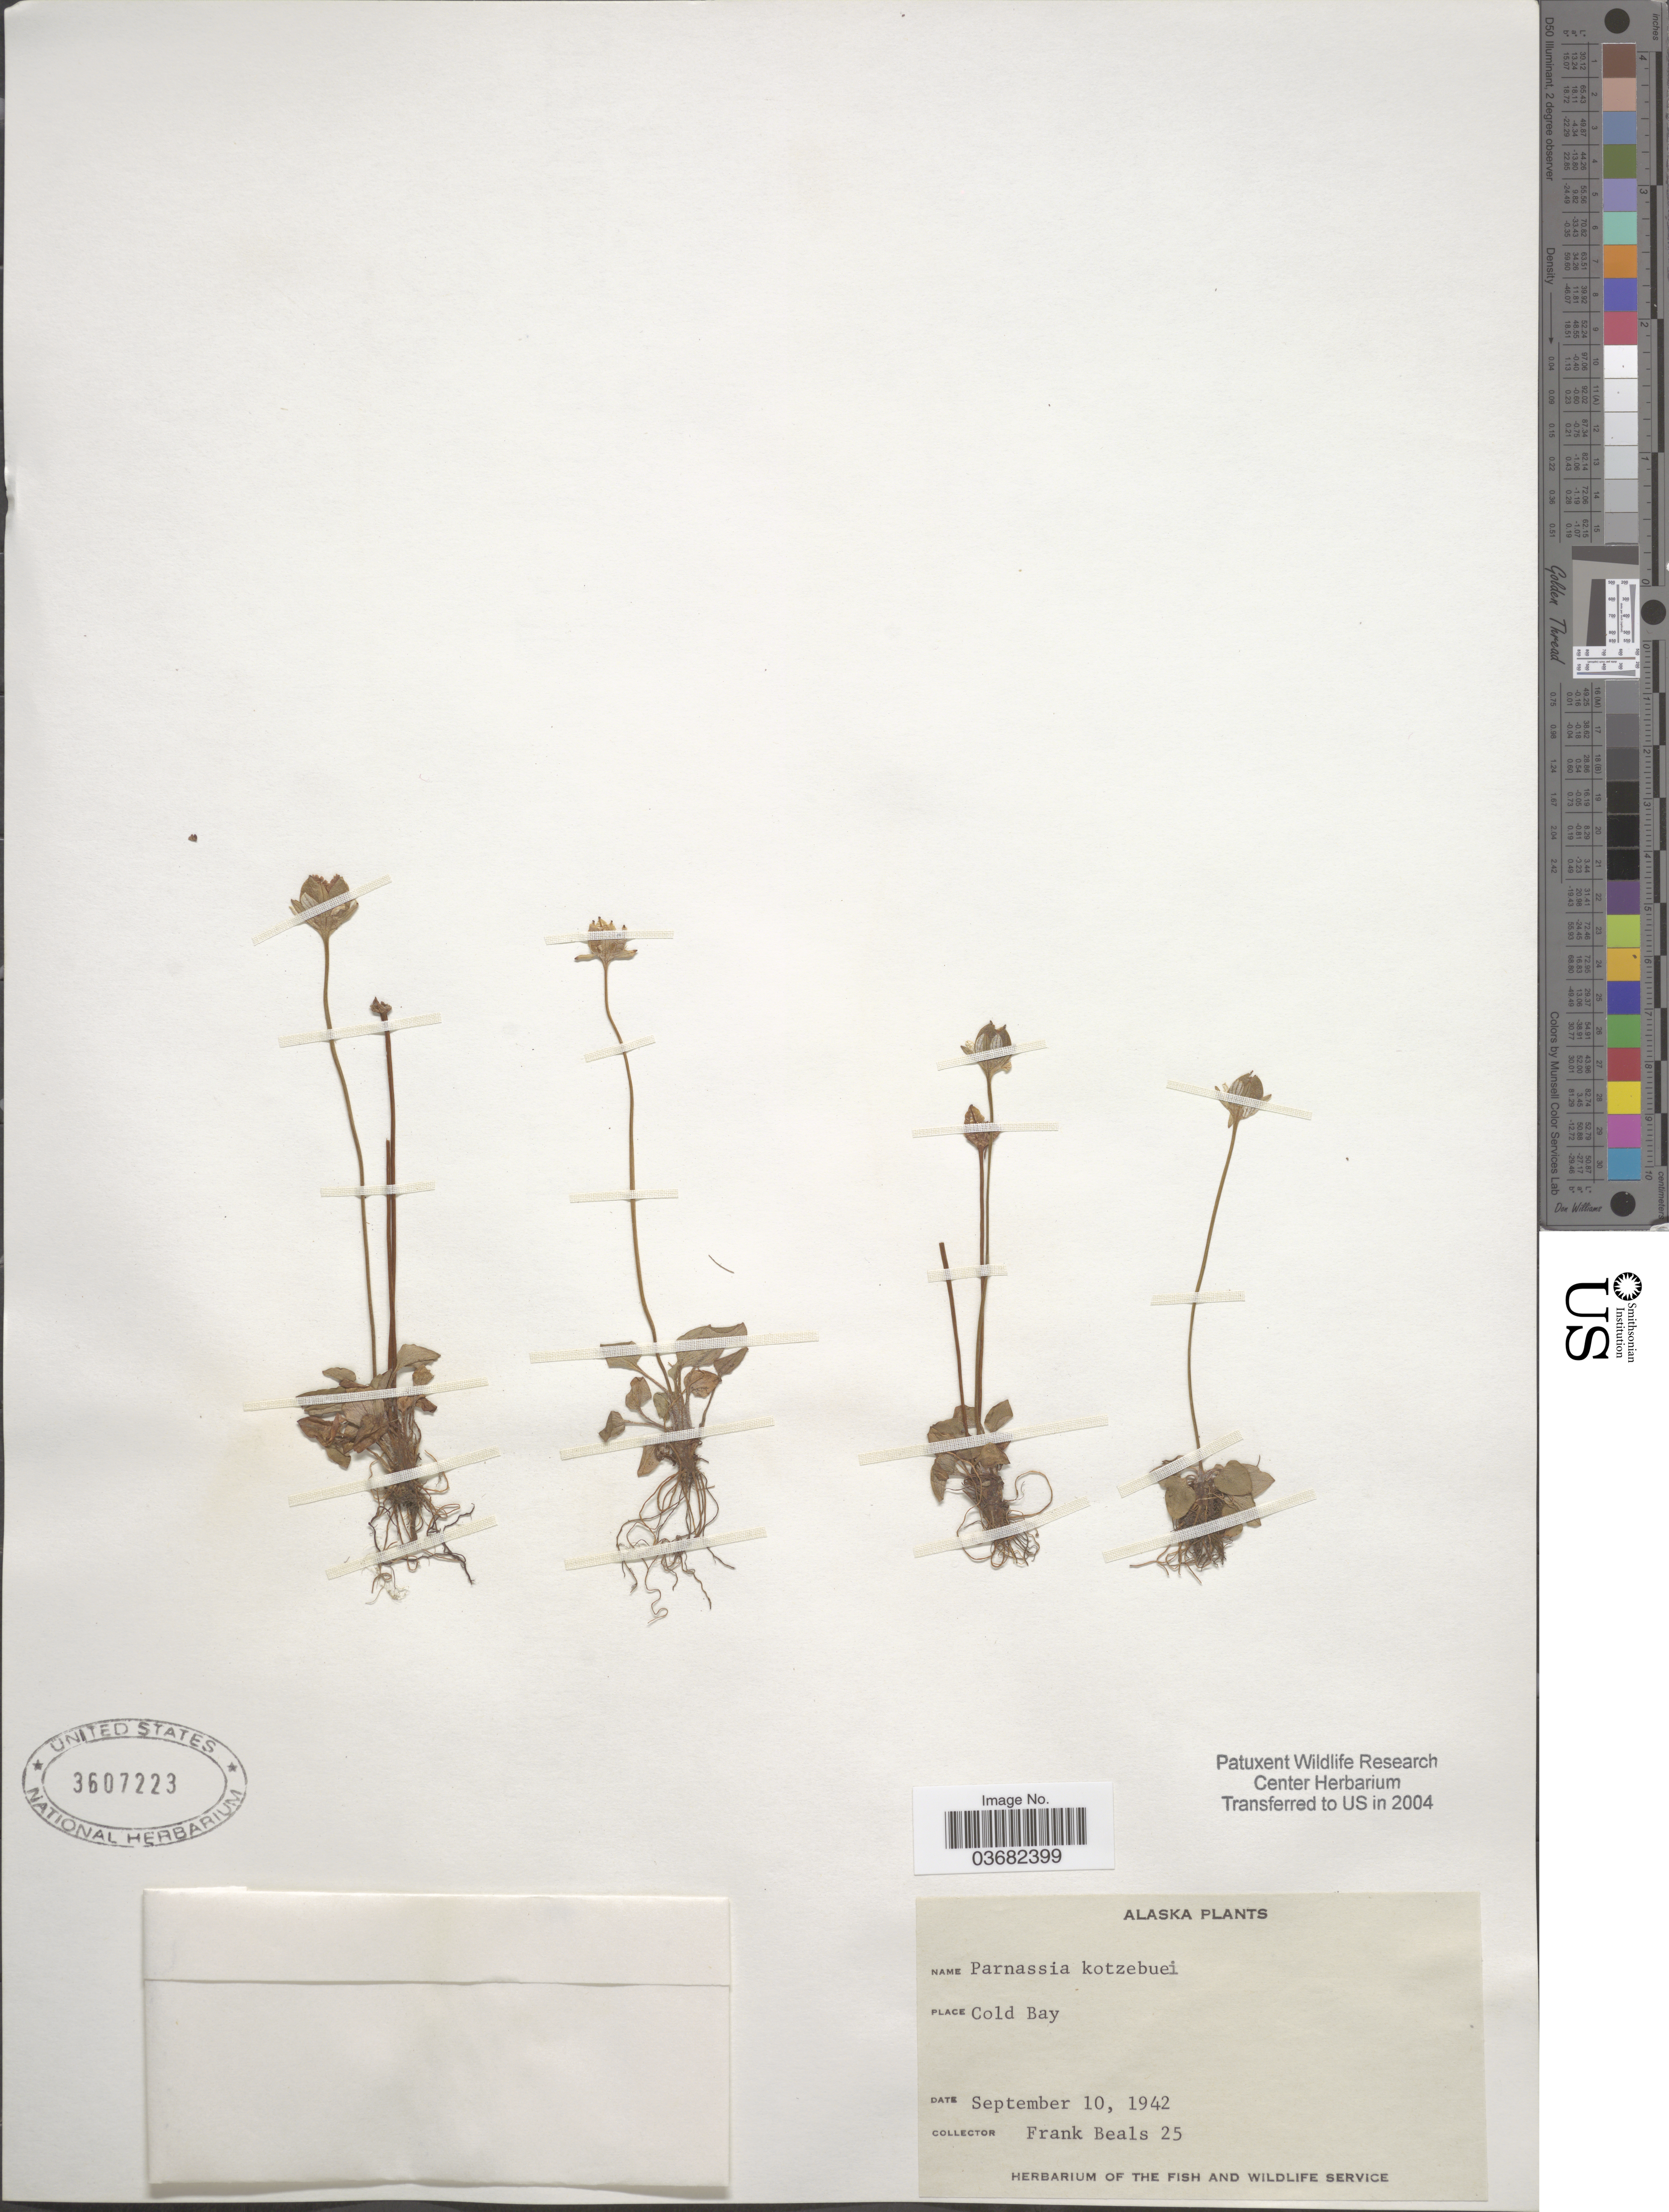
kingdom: Plantae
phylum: Tracheophyta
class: Magnoliopsida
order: Celastrales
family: Parnassiaceae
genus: Parnassia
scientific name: Parnassia kotzebuei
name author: Cham. ex Spreng.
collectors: F. Beals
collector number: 25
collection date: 1942-09-10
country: United States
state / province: Alaska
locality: Cold Bay.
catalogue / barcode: US 3607223